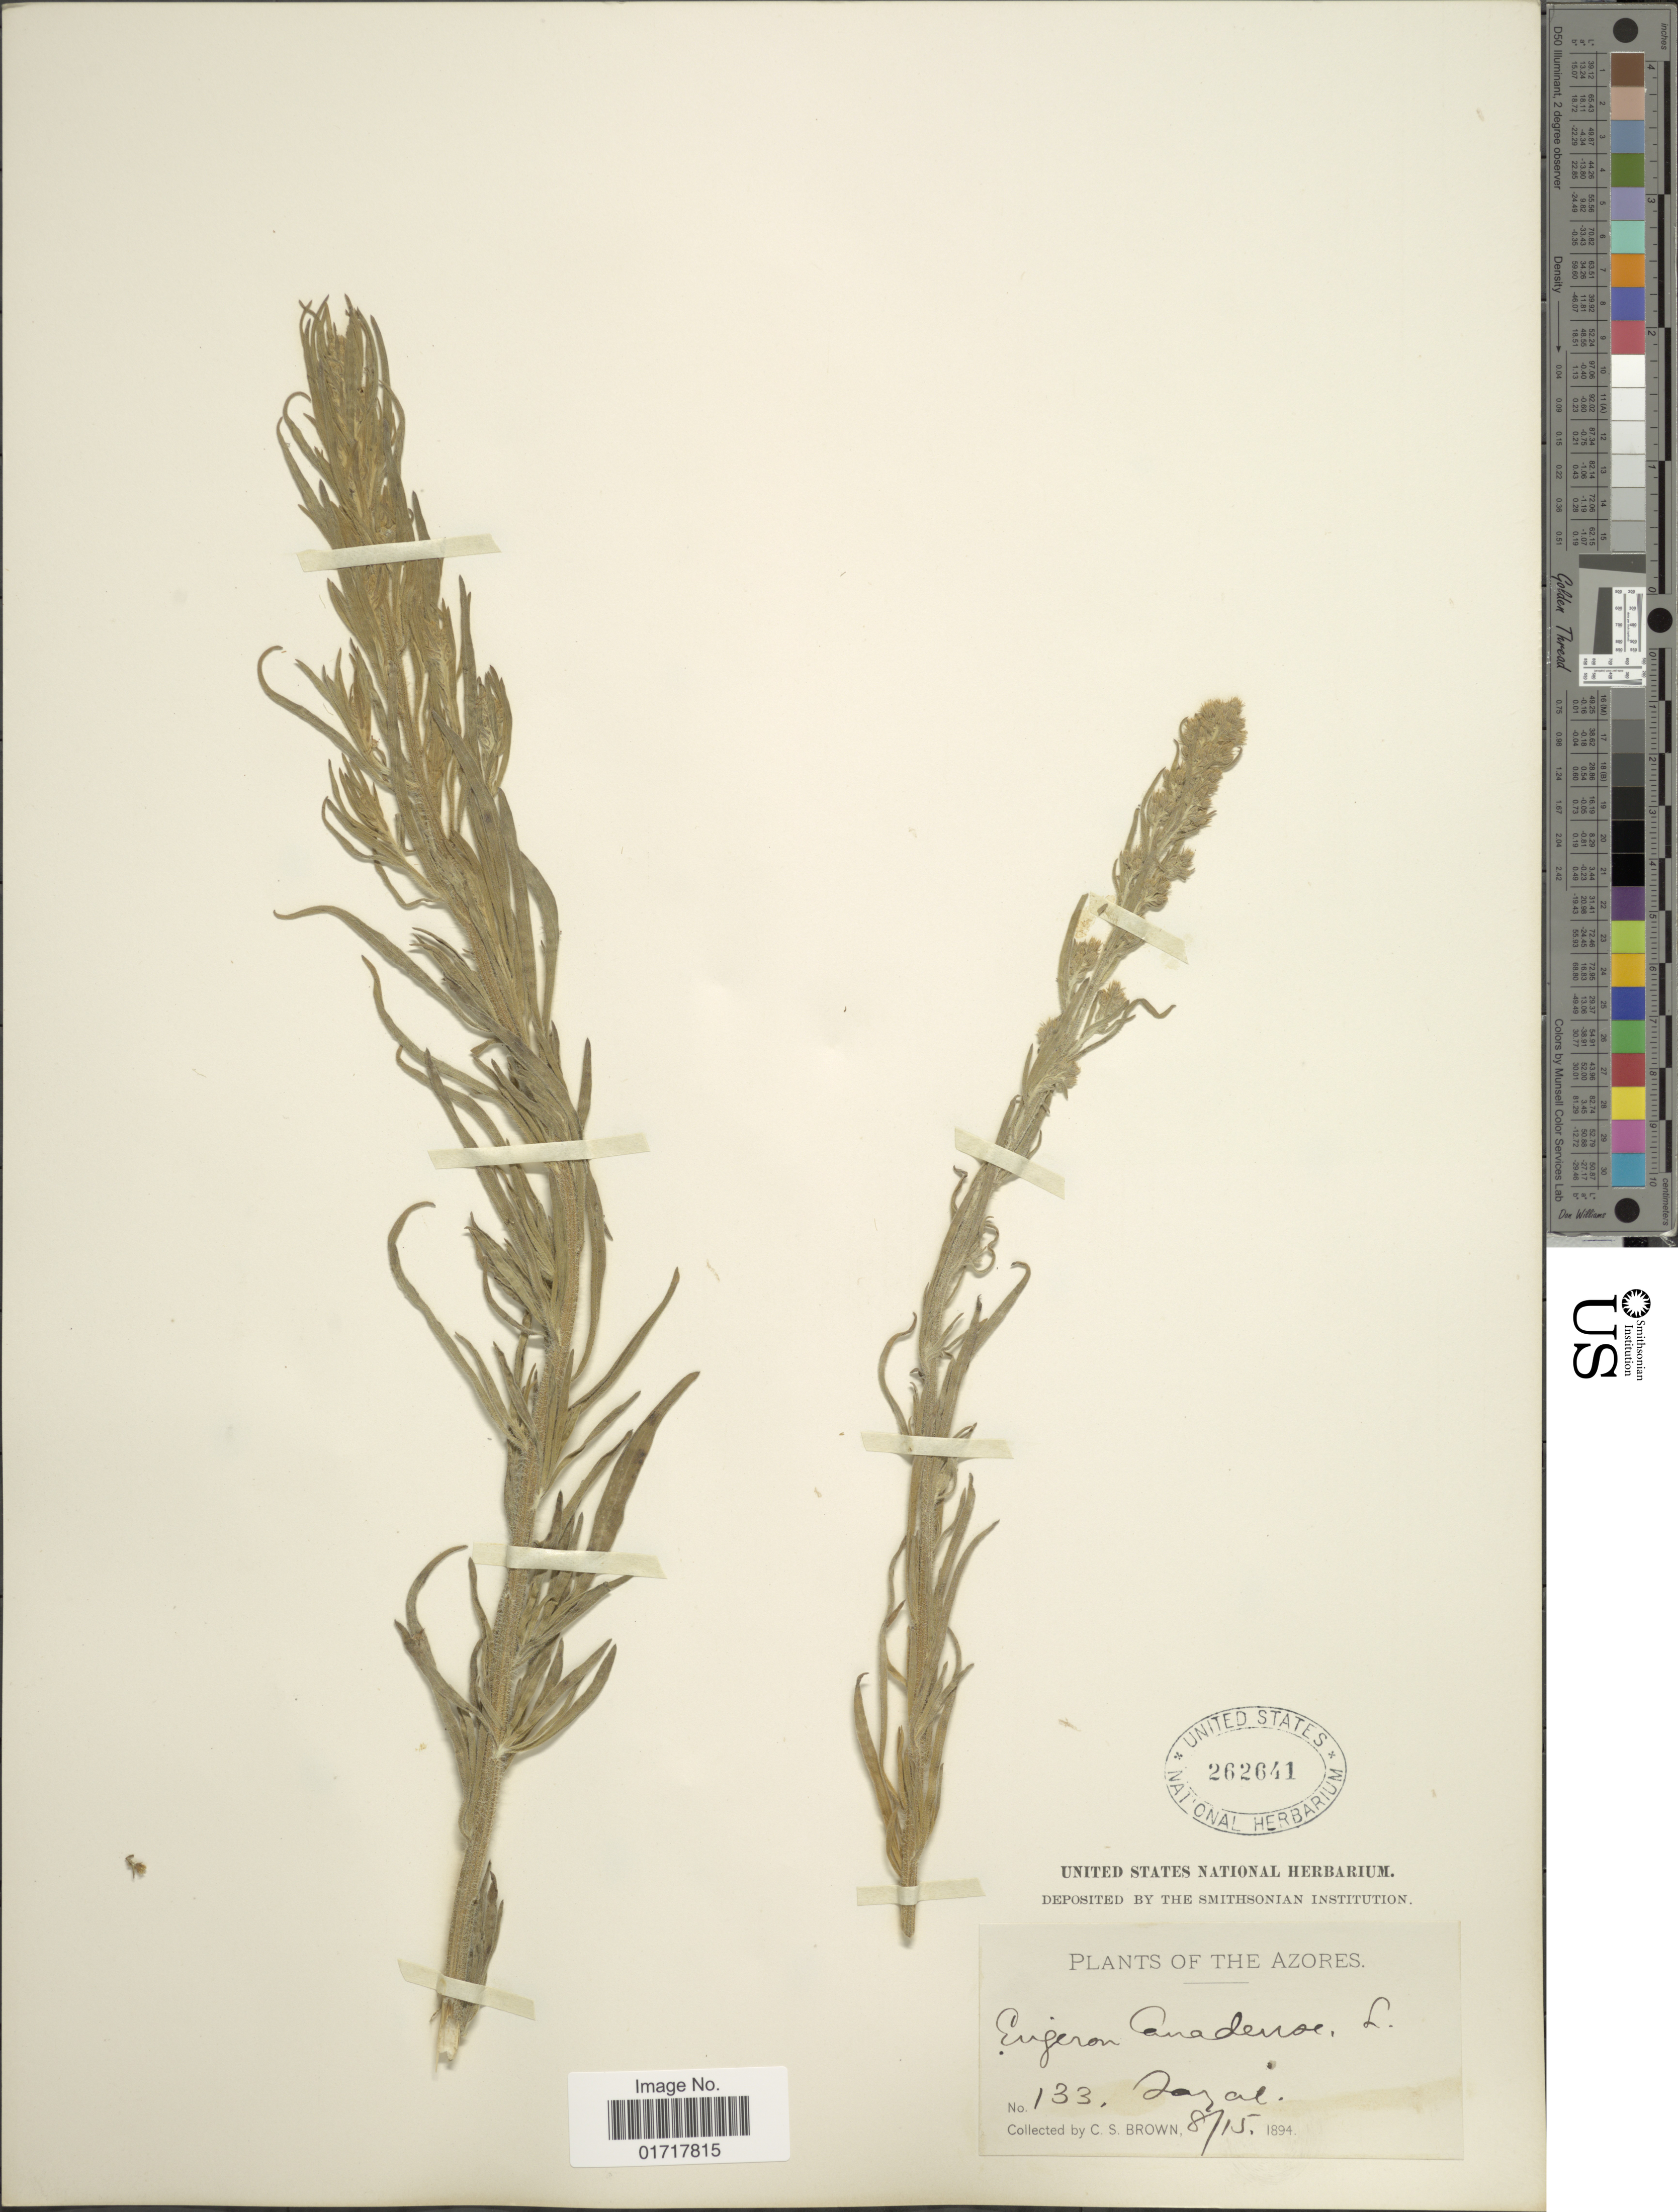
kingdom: Plantae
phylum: Tracheophyta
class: Magnoliopsida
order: Asterales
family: Asteraceae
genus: Conyza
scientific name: Conyza canadensis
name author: (L.) Cronq.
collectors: C. S. Brown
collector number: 133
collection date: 1894-08-15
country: Portugal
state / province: Azores (Aut. Reg.)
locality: The Azores, Jazal. [interpreted]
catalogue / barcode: US 262641